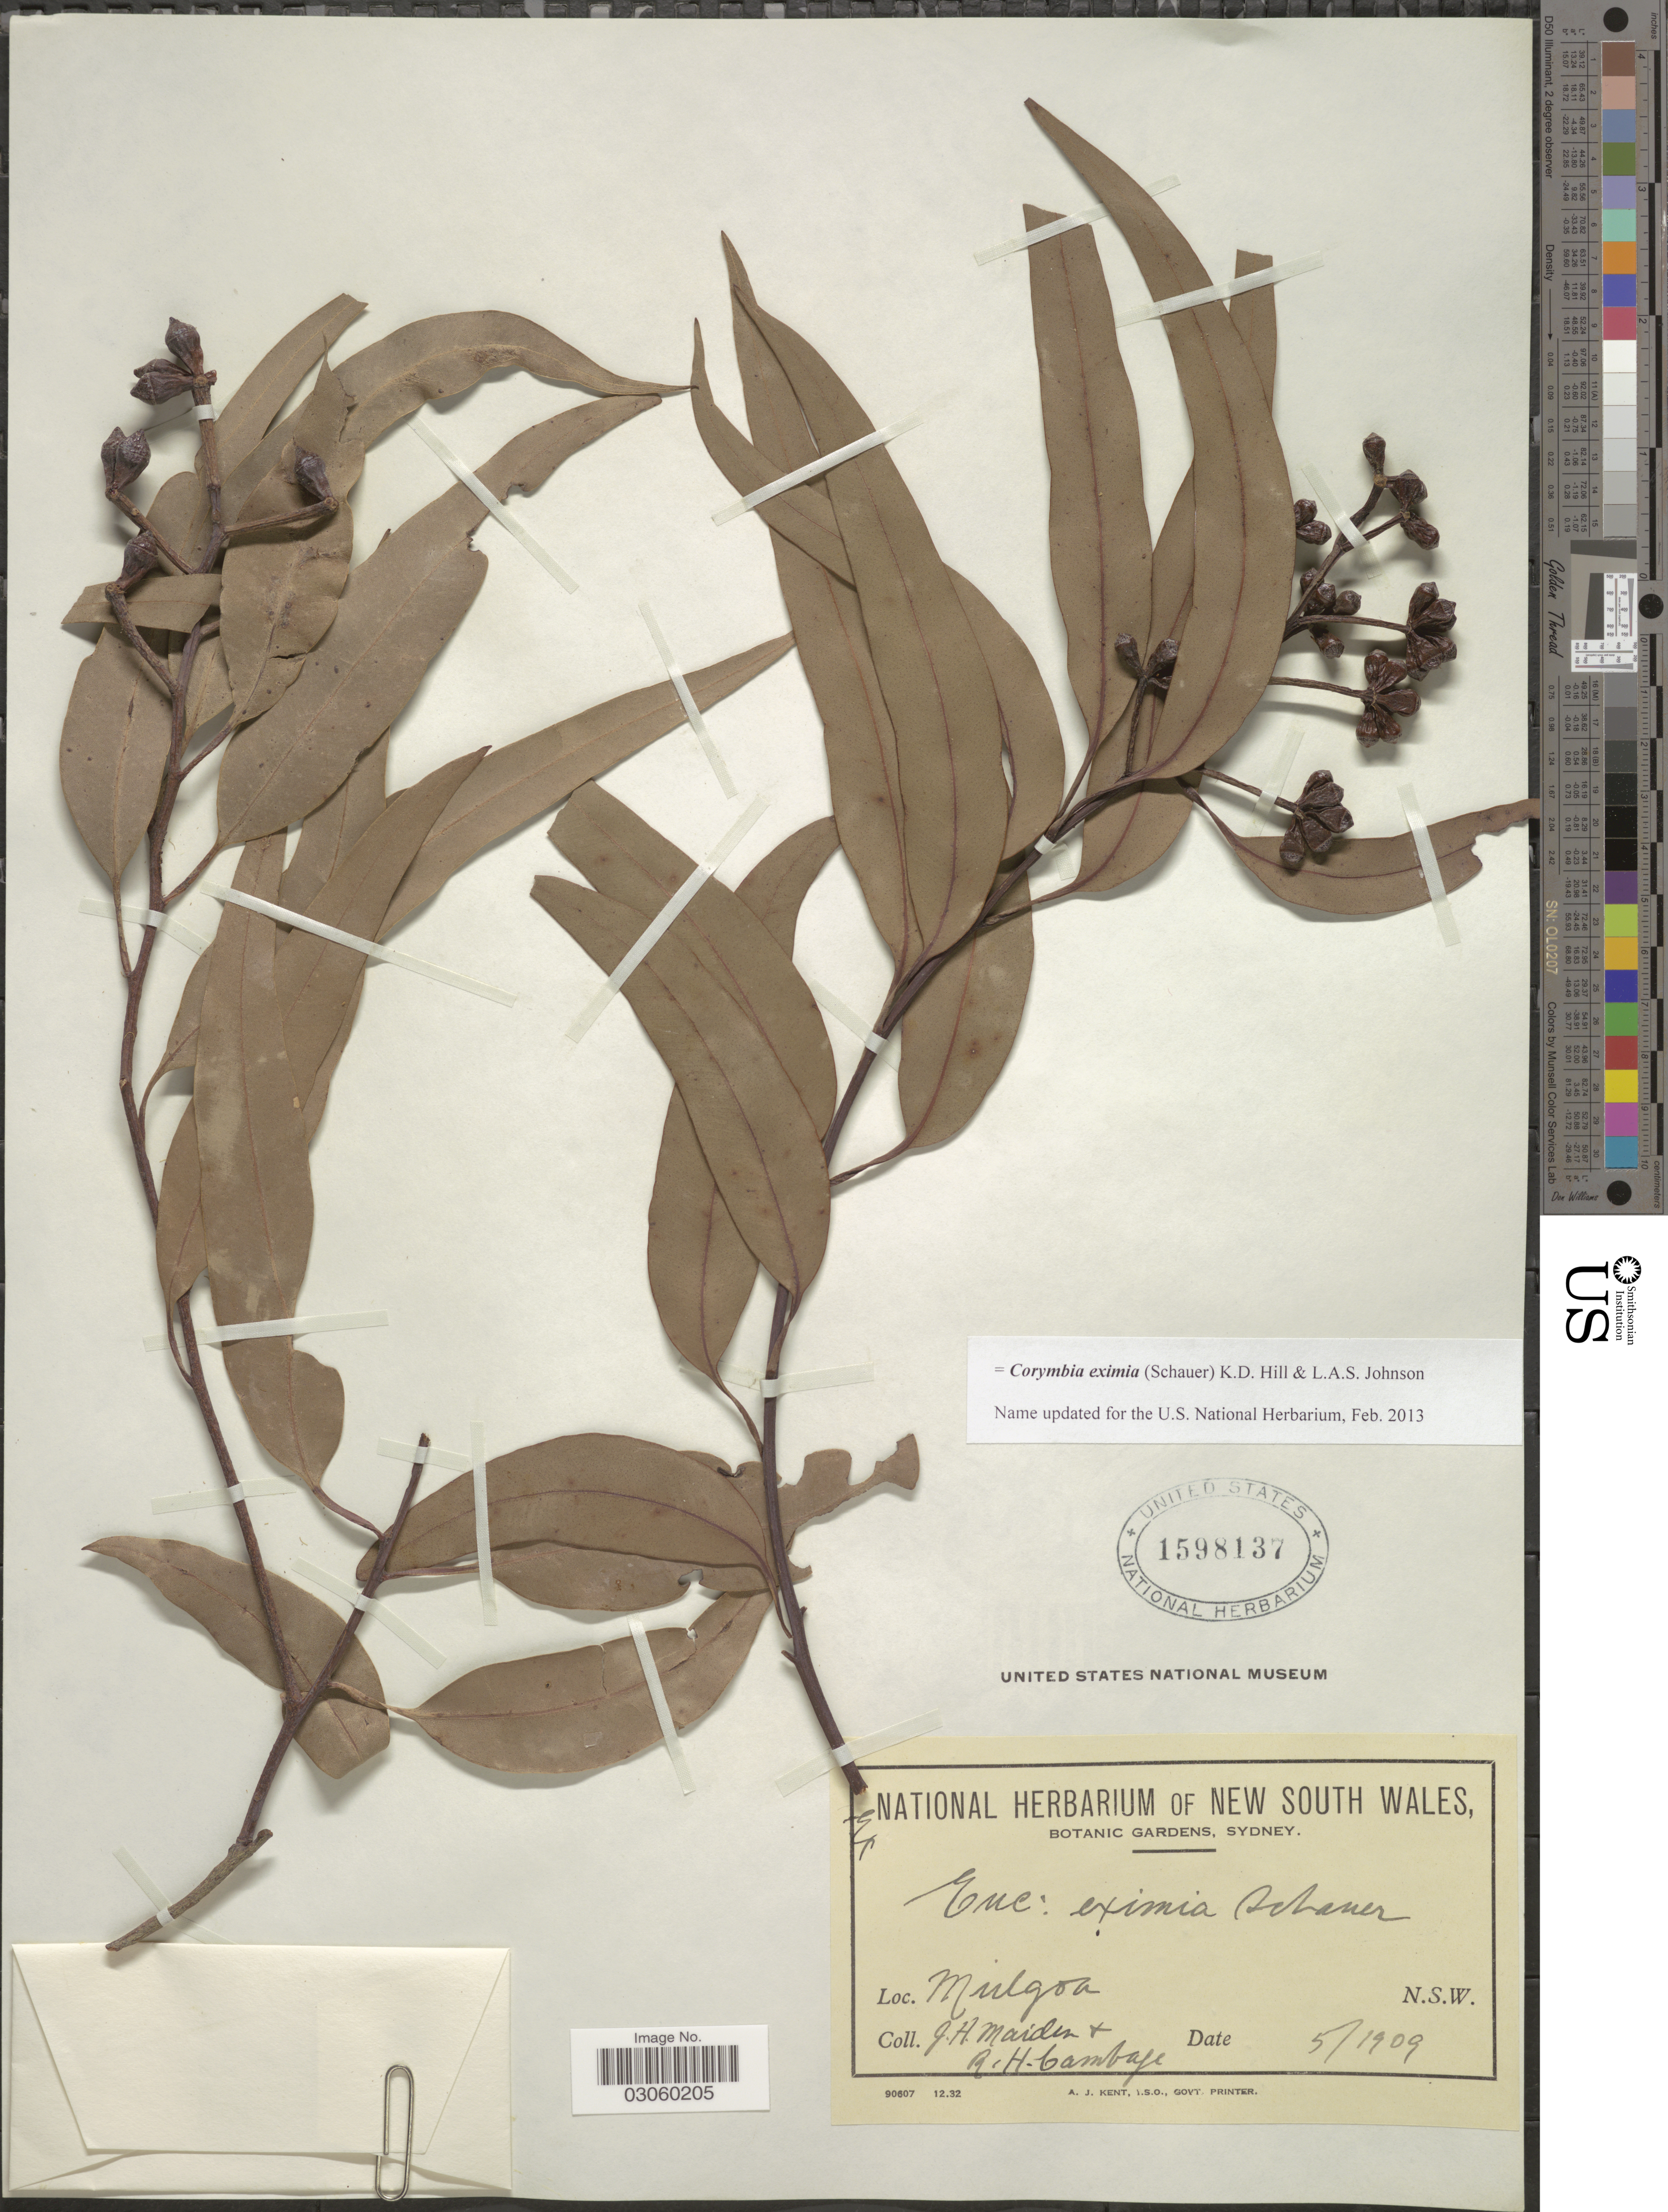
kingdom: Plantae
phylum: Tracheophyta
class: Magnoliopsida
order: Myrtales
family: Myrtaceae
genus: Corymbia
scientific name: Corymbia eximia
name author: (Schauer) K.D. Hill & L.A.S. Johnson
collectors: J. Maiden & R. Cambage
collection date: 1909-05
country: Australia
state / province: New South Wales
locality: Mulgoa N.S.W.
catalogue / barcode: US 1598137